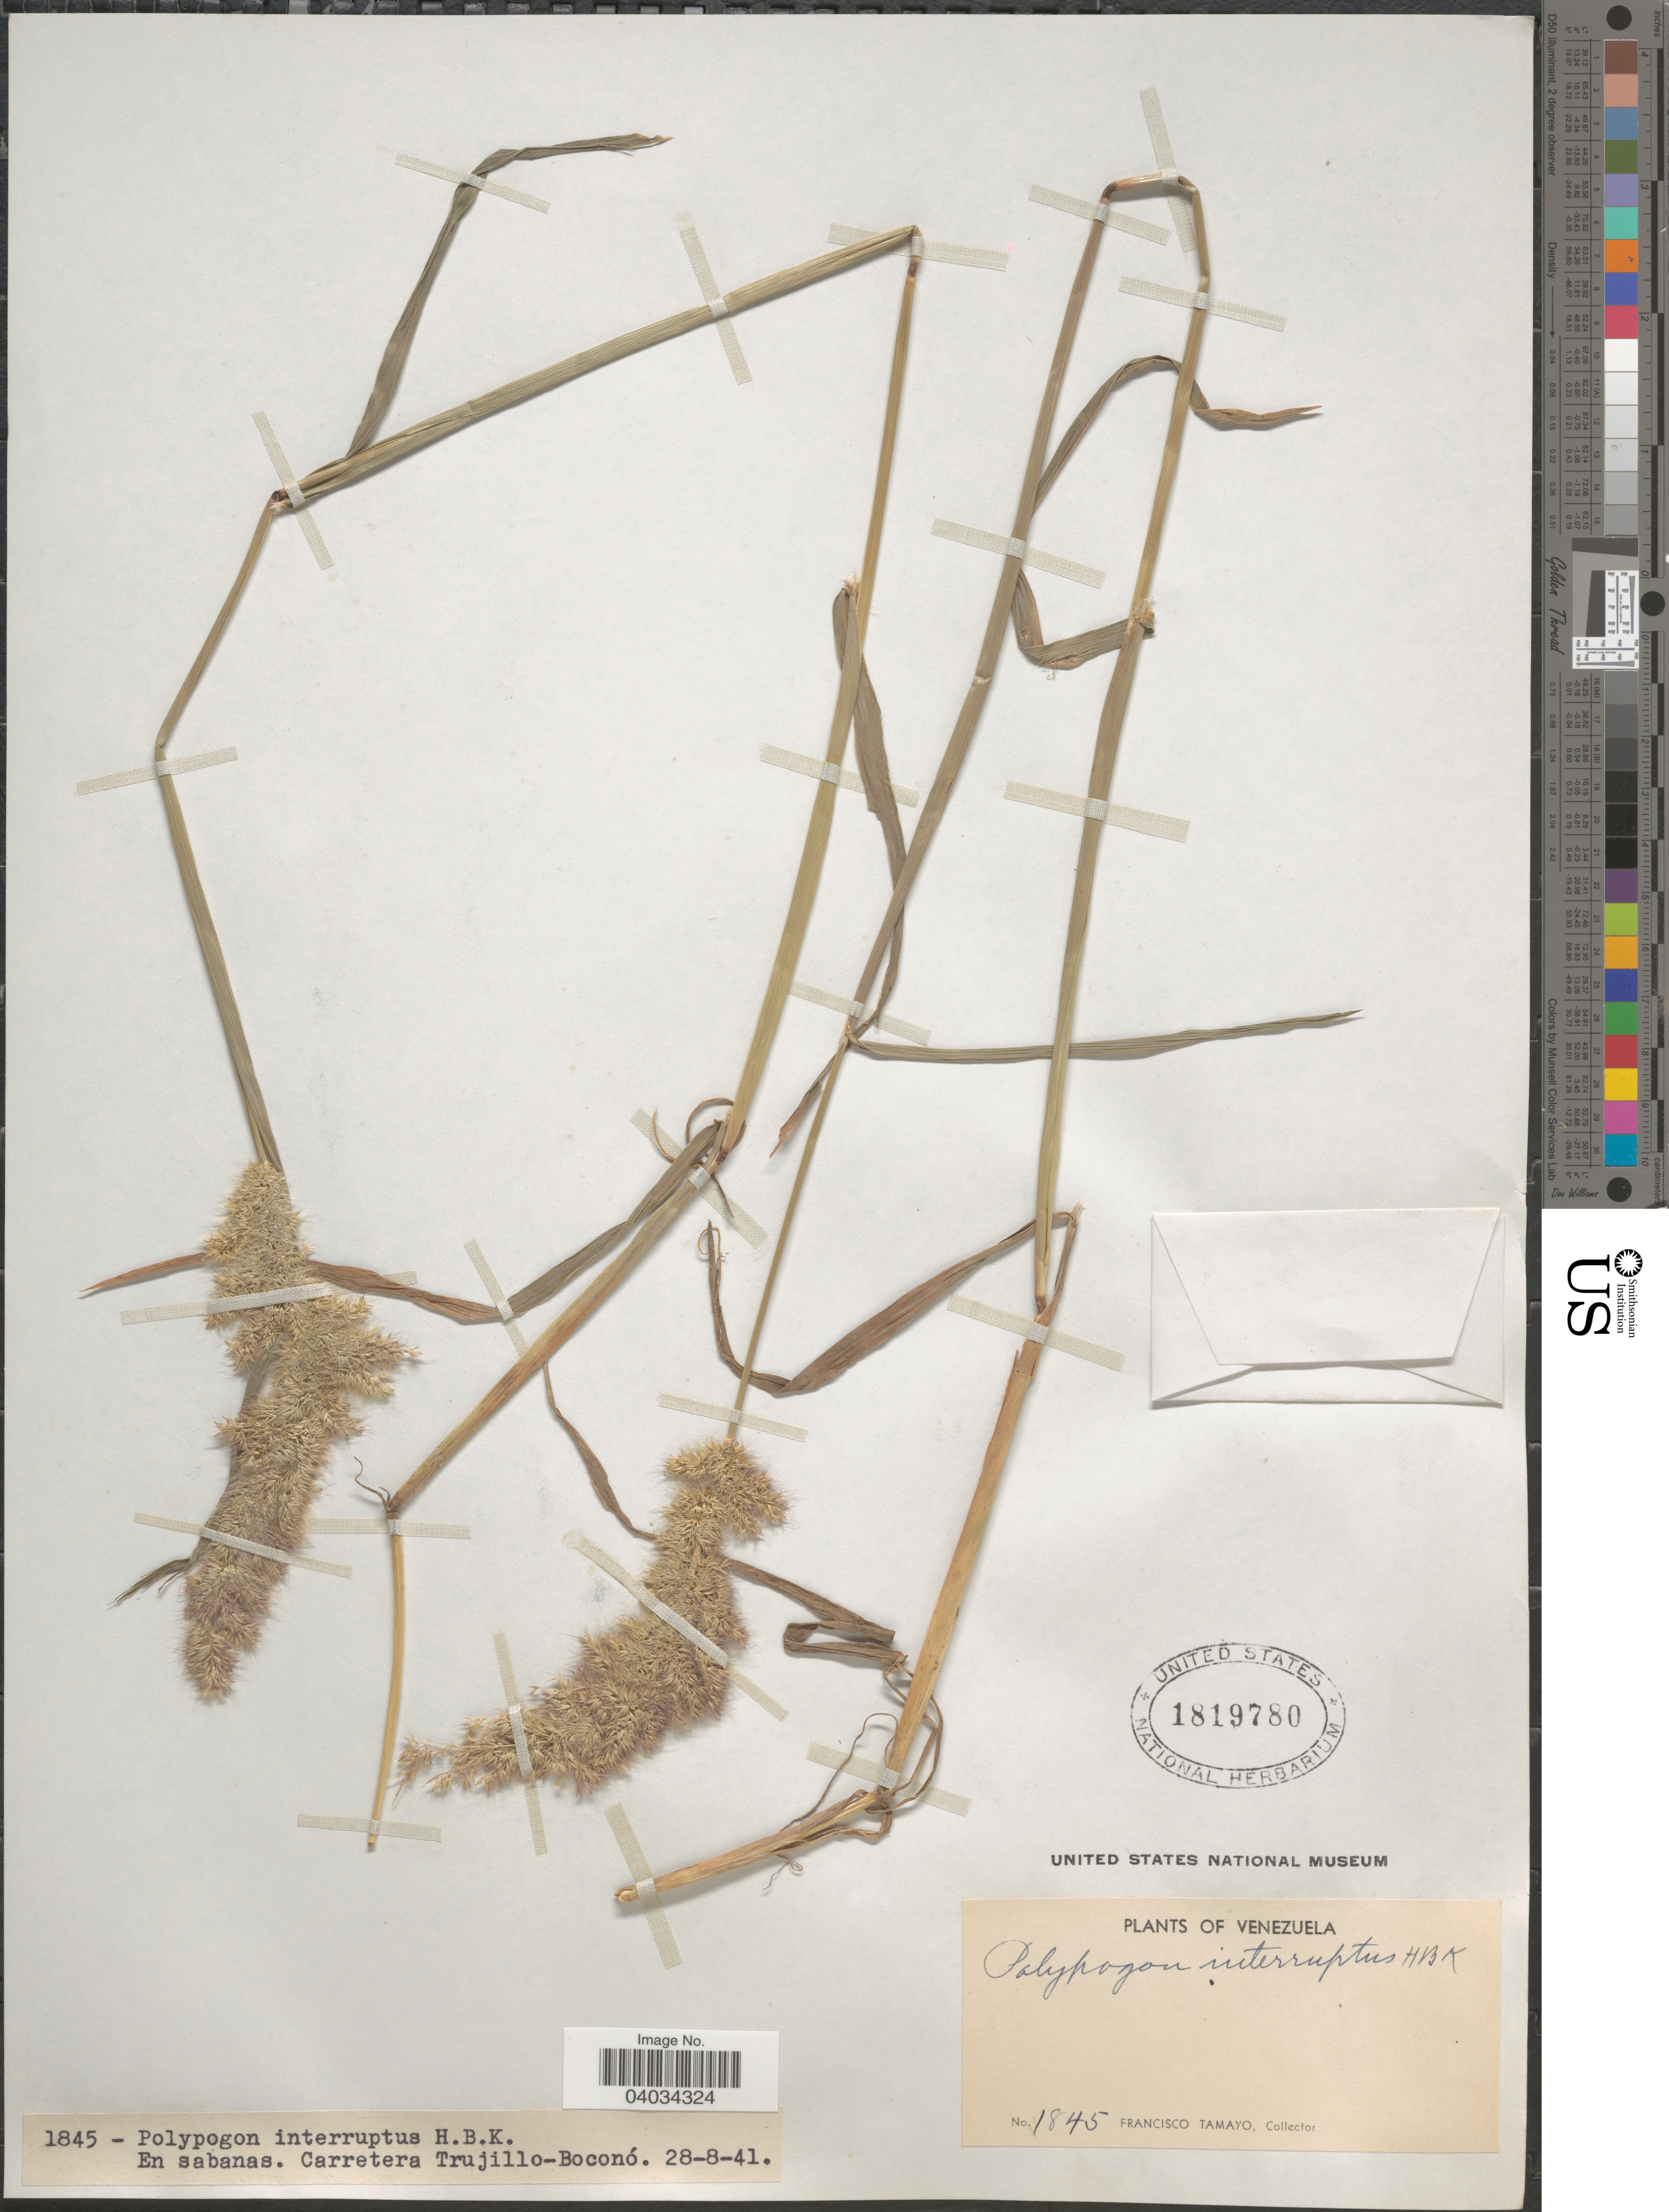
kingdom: Plantae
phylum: Tracheophyta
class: Liliopsida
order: Poales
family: Poaceae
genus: Polypogon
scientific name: Polypogon interruptus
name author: Kunth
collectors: F. Tamayo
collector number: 1845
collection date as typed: Transcribed d/m/y: 28/8/41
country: Venezuela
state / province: Trujillo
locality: En sabanas. Carretera Trujillo-Boconó.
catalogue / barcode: US 1819780